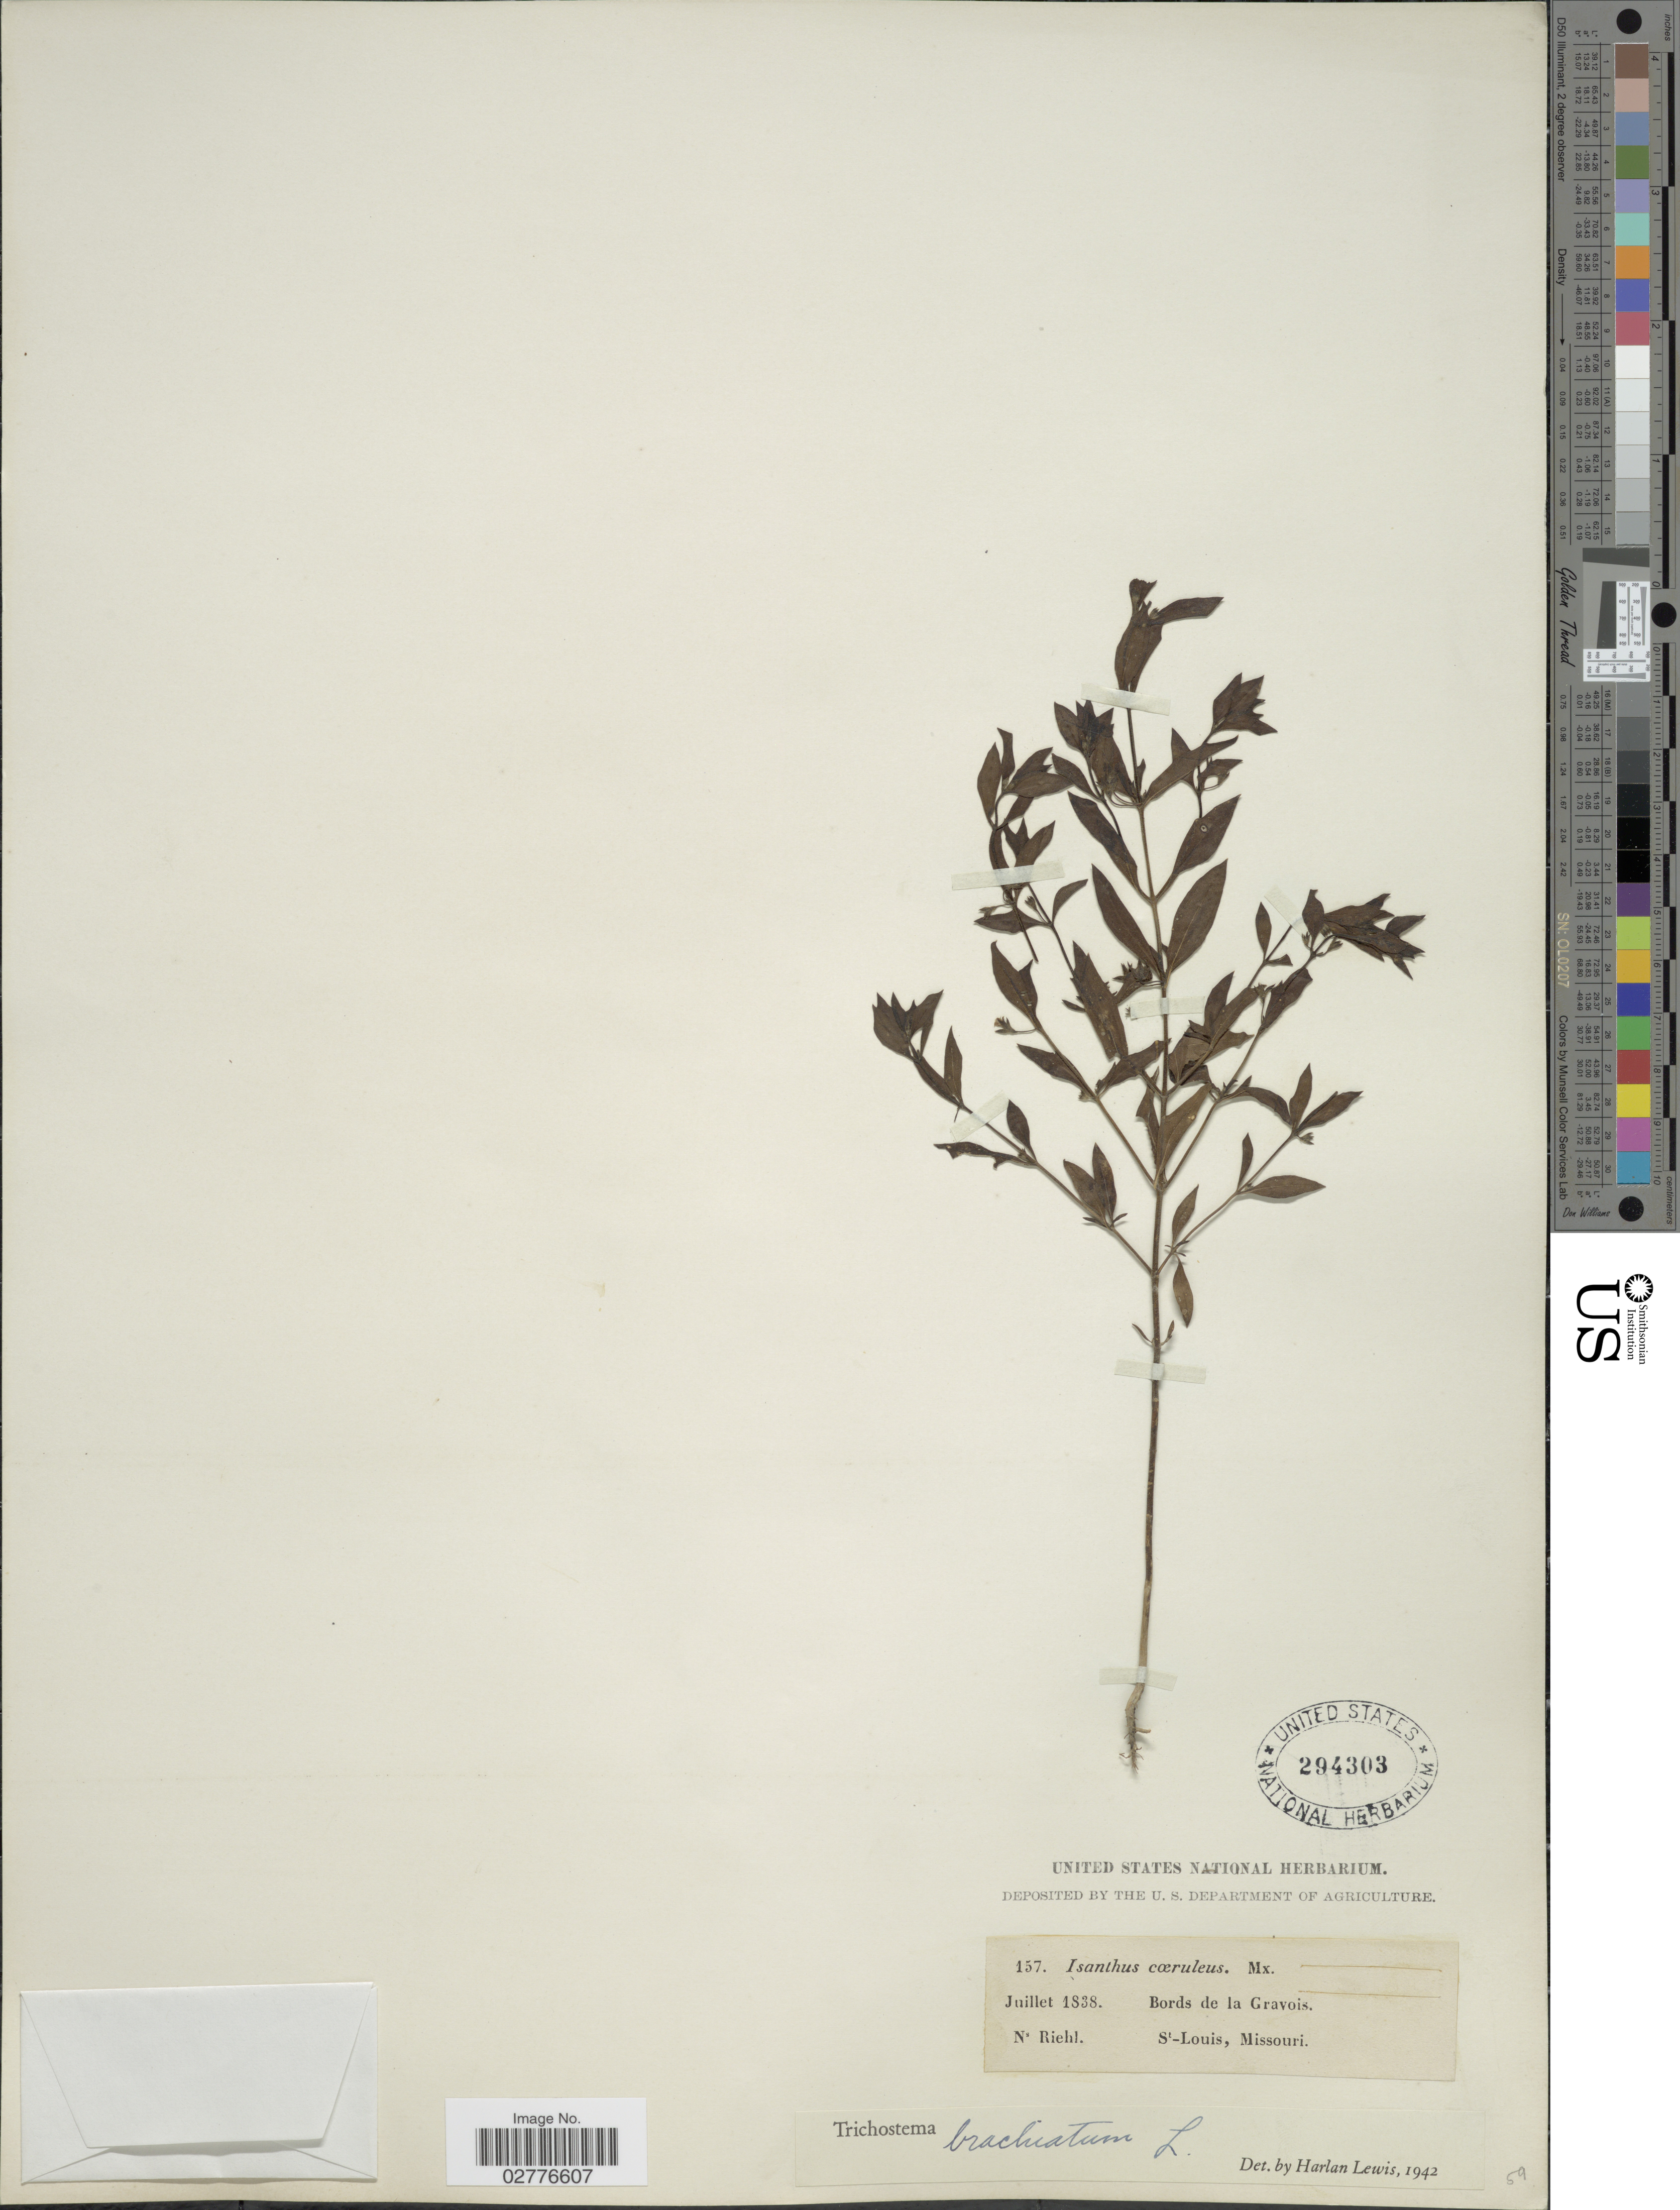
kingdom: Plantae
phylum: Tracheophyta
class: Magnoliopsida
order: Lamiales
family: Lamiaceae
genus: Trichostema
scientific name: Trichostema brachiatum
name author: L.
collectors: N. Riehl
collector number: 157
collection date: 1838-07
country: United States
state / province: Missouri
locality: Bords de la Gravois. St-Louis.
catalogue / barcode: US 294303